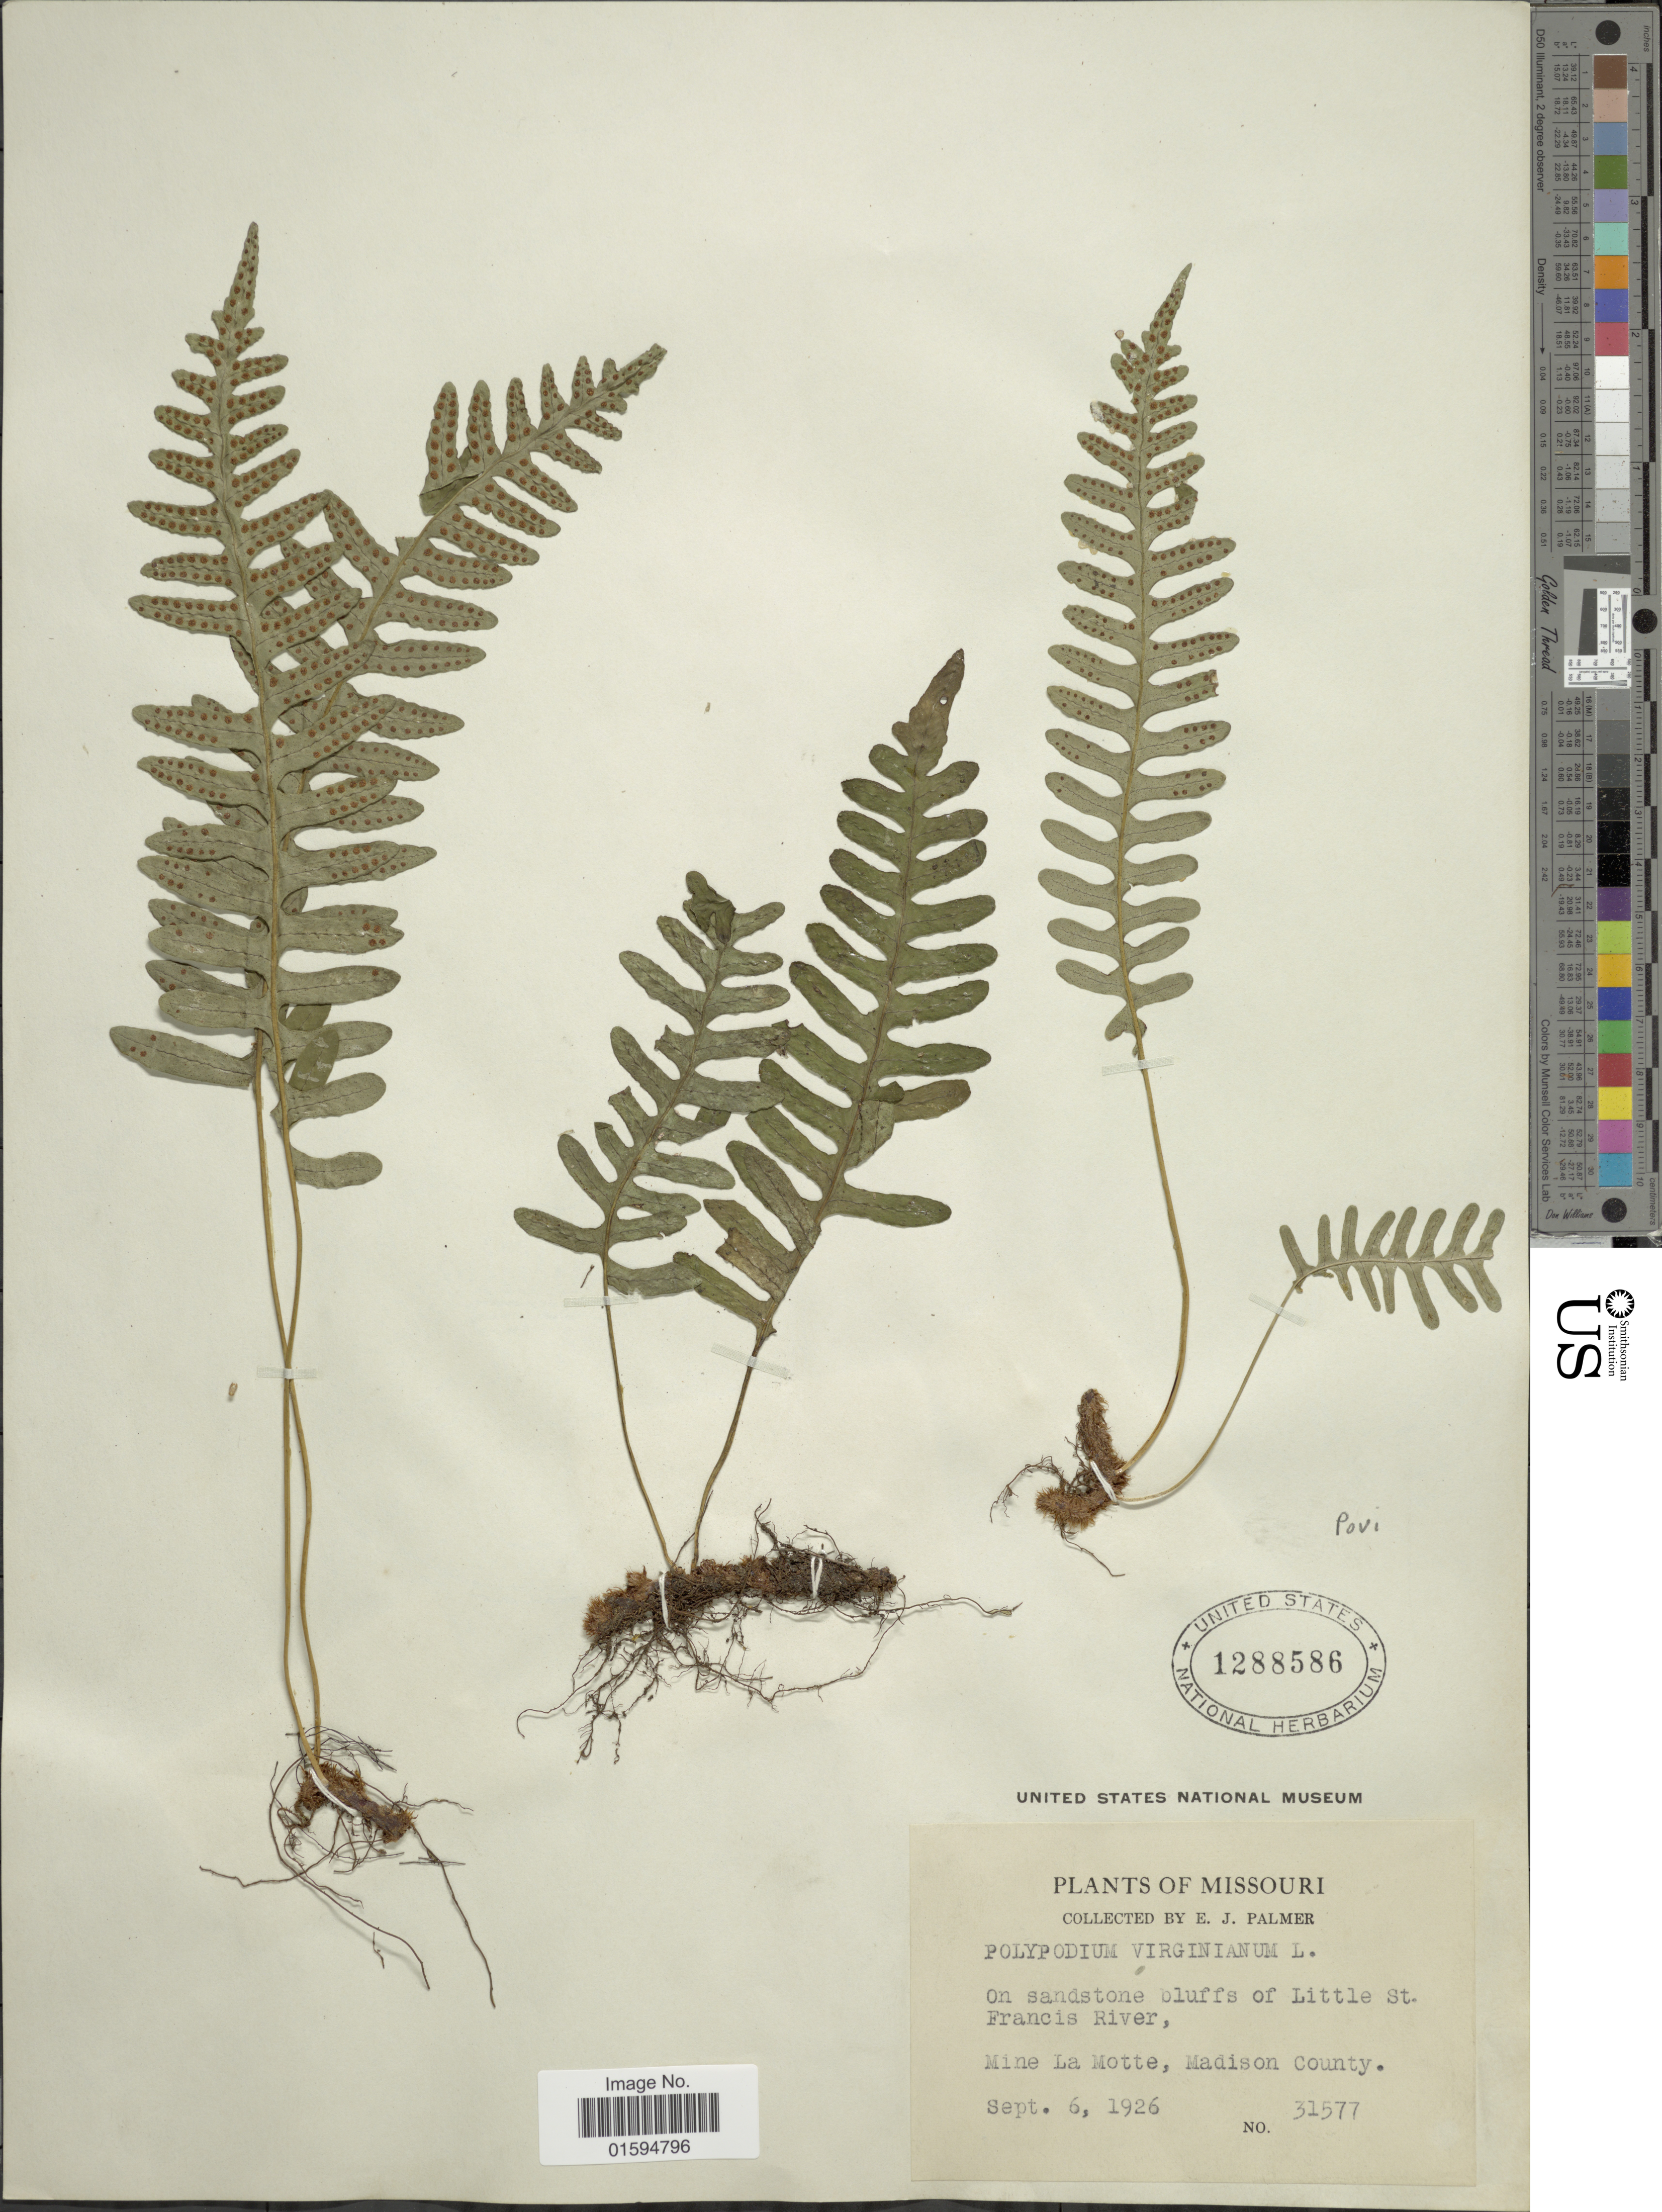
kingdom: Plantae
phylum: Tracheophyta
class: Polypodiopsida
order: Polypodiales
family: Polypodiaceae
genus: Polypodium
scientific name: Polypodium virginianum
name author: L.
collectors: E. J. Palmer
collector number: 31577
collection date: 1926-09-06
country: United States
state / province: Missouri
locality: On sandstone Bluffs of Little St. Francis River, Mine La Motte, Madison County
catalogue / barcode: US 1288586